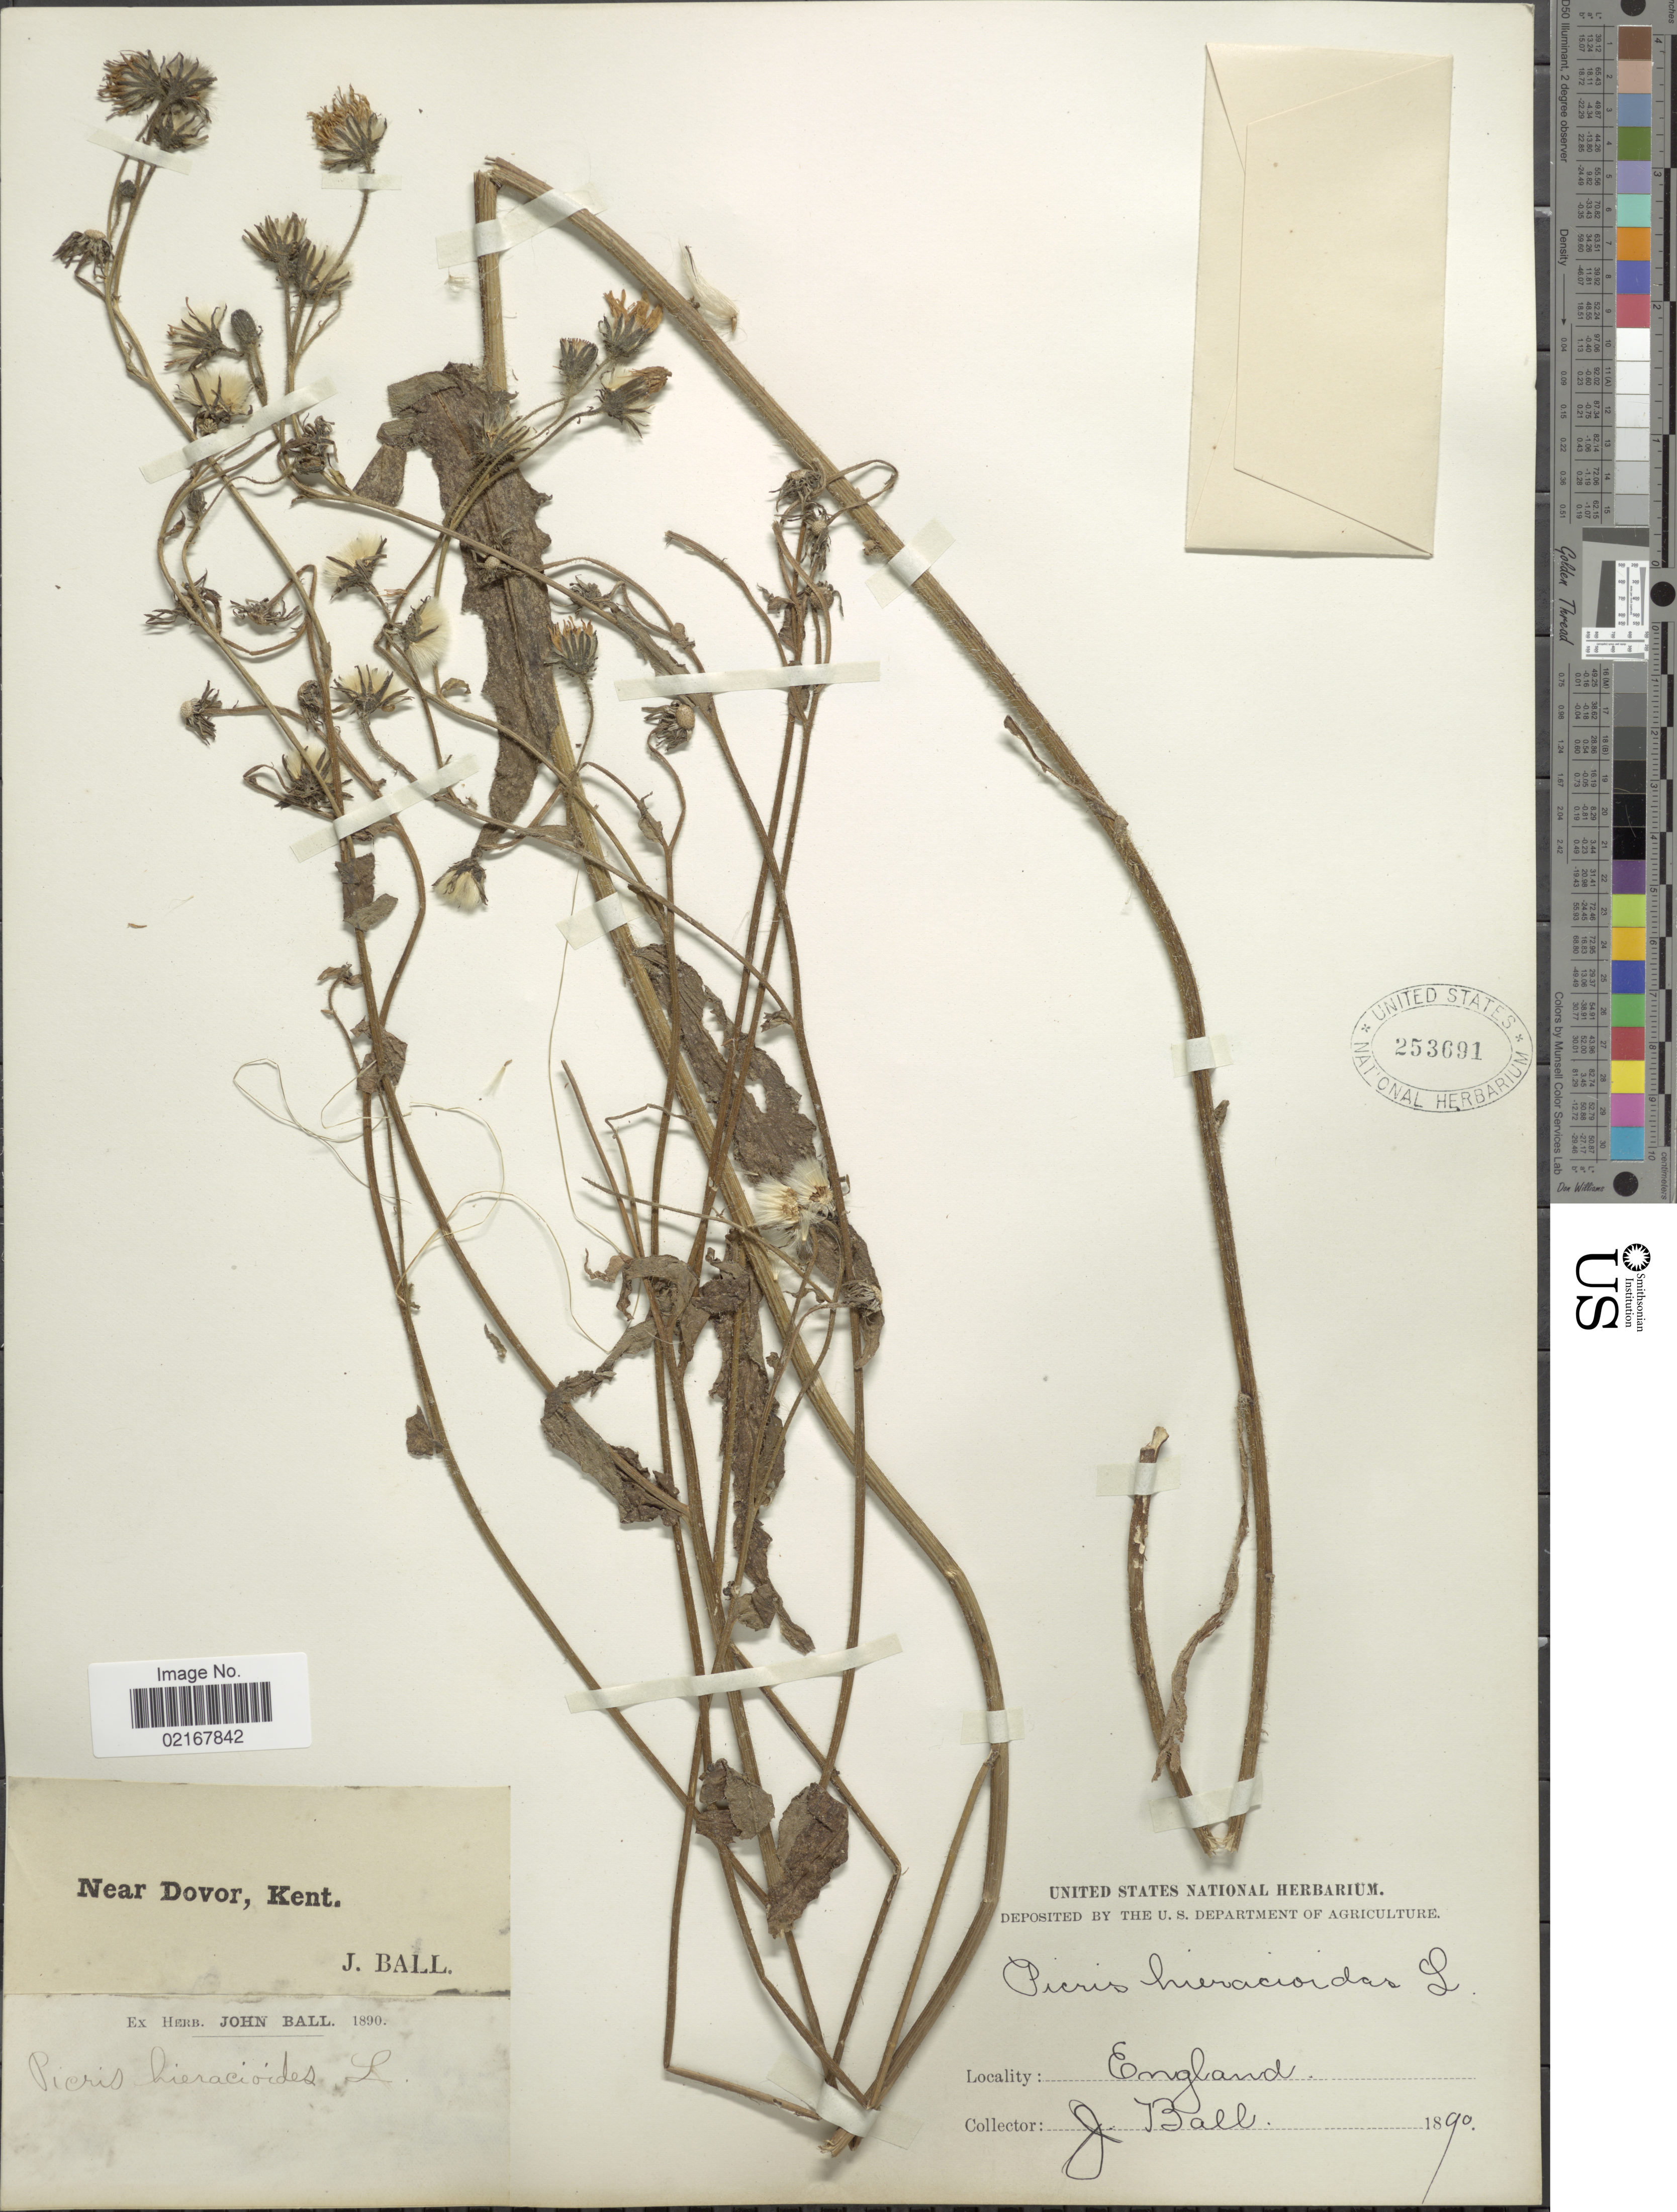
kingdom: Plantae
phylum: Tracheophyta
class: Magnoliopsida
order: Asterales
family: Asteraceae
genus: Picris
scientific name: Picris hieracioides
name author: L.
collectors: J. Ball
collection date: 1890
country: United Kingdom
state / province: England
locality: Near Dovor, Kent.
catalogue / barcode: US 253691